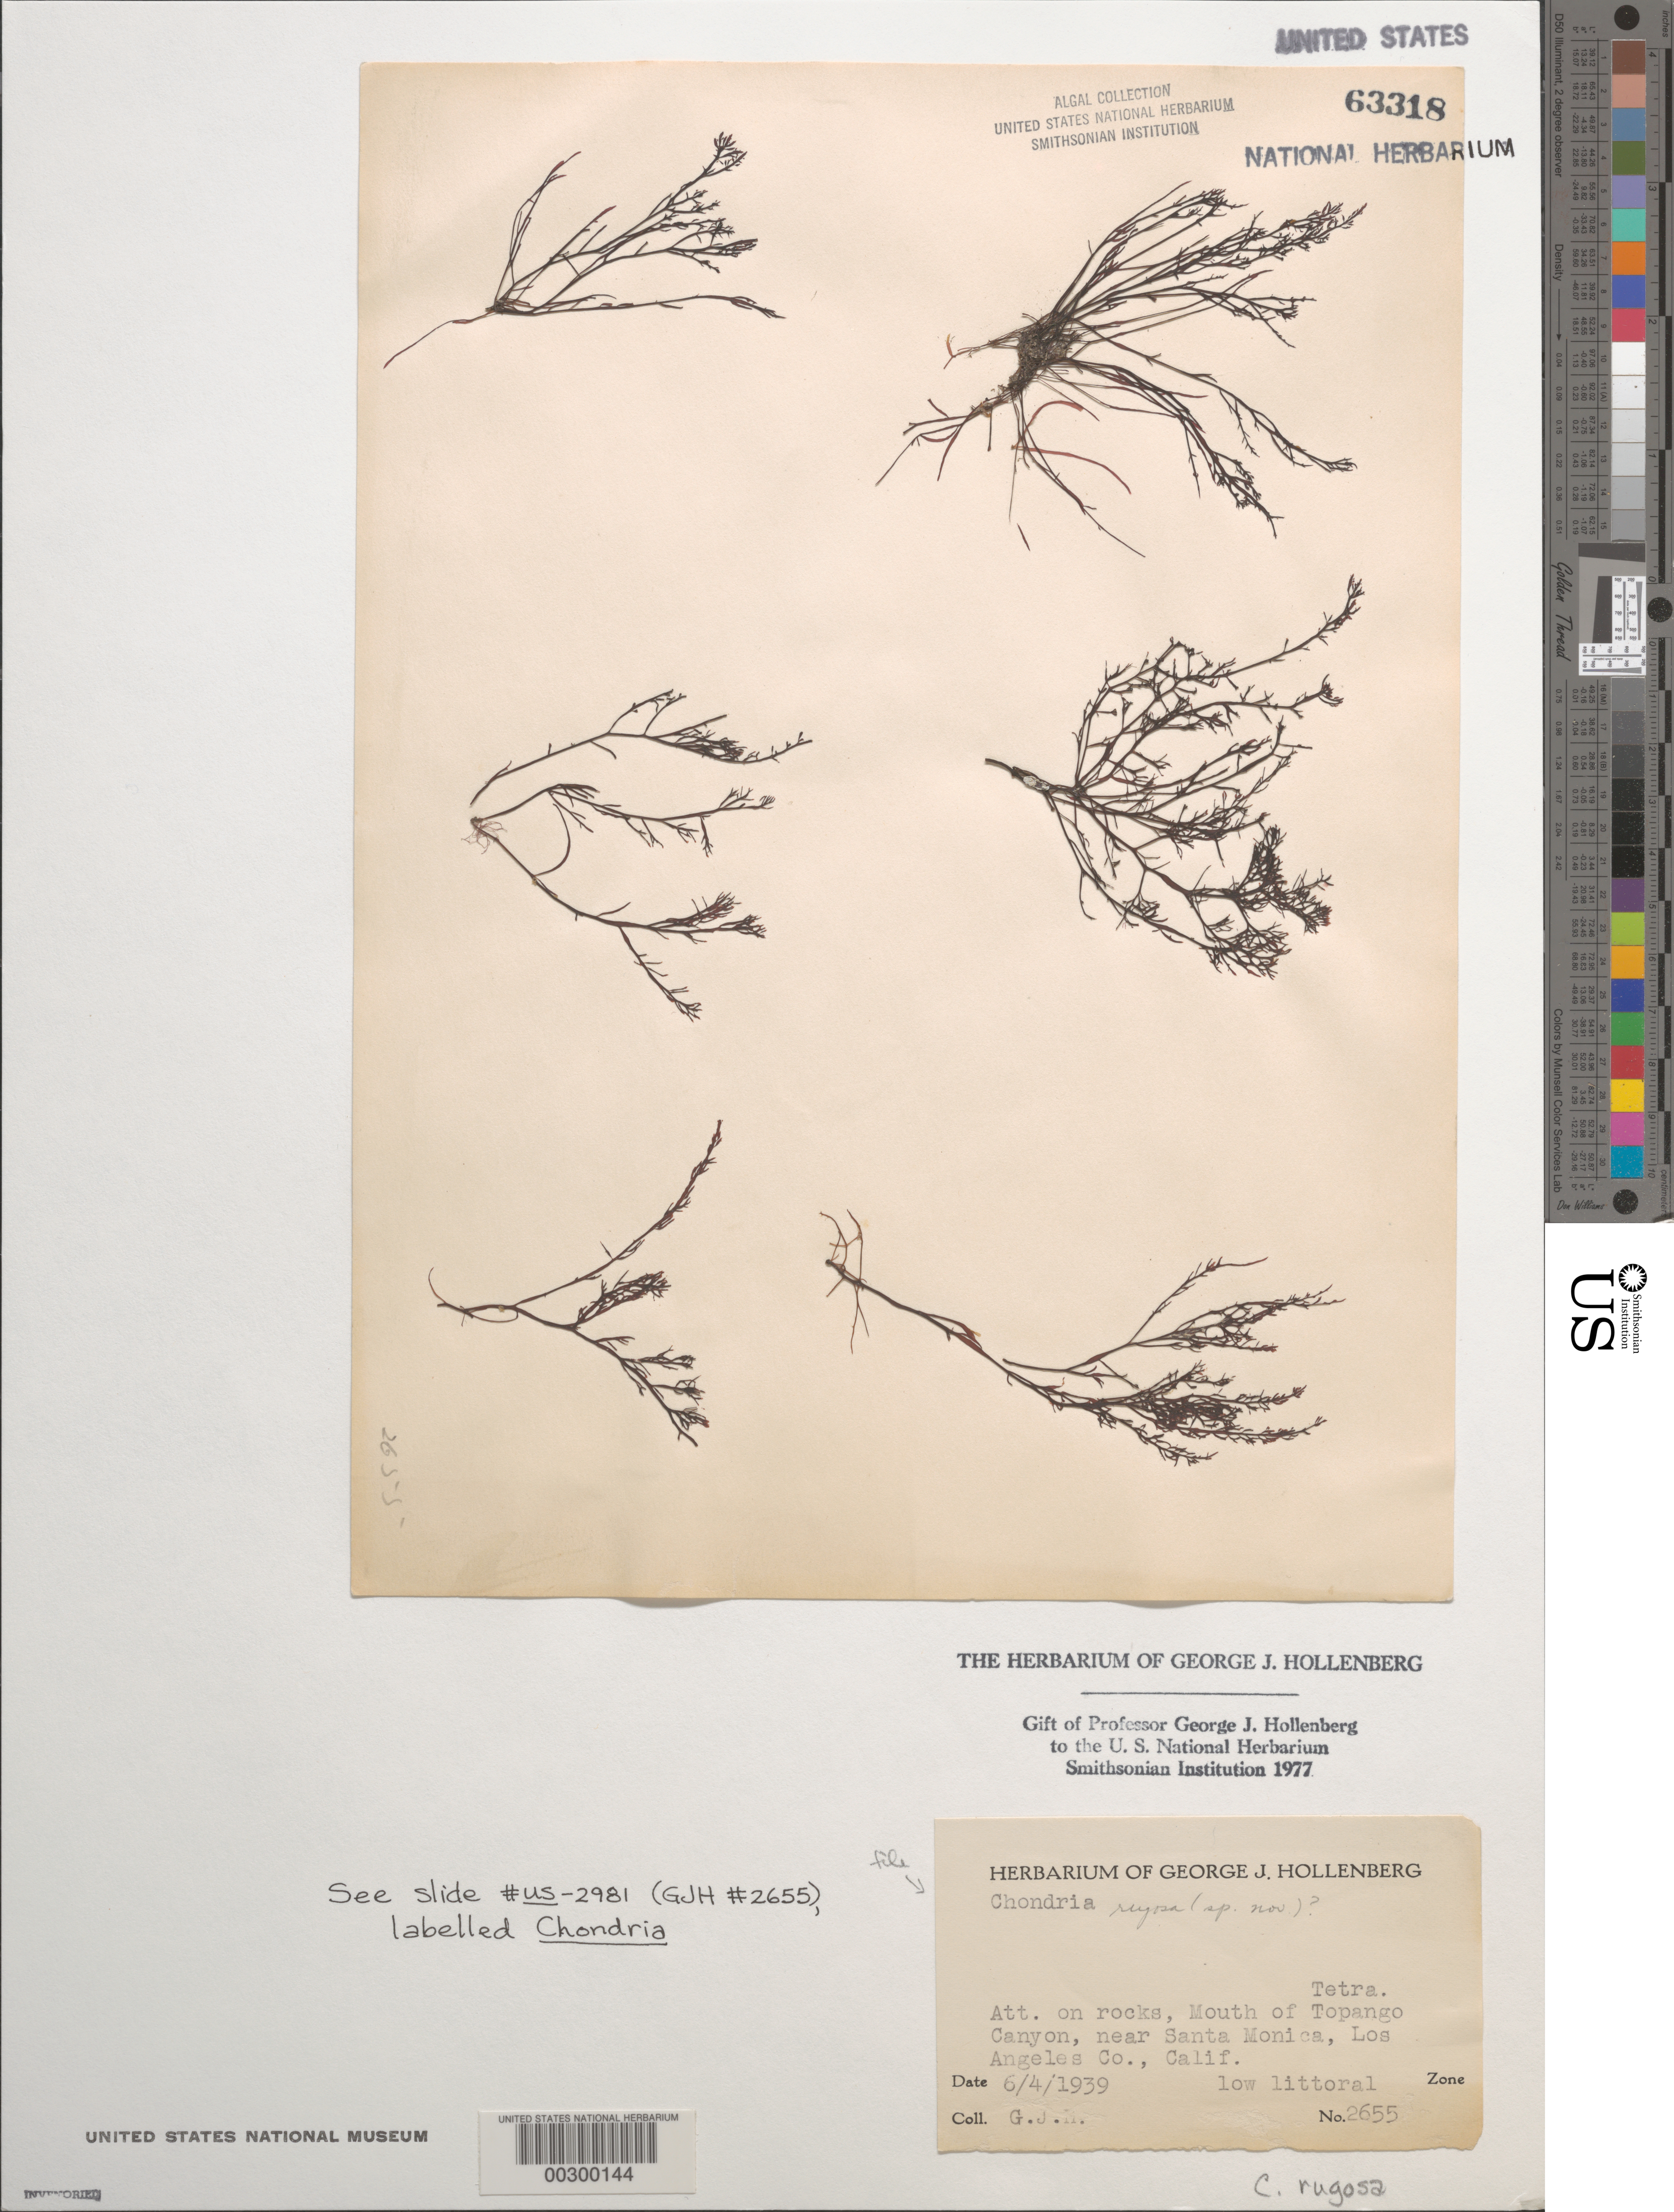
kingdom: Plantae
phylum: Rhodophyta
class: Florideophyceae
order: Ceramiales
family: Rhodomelaceae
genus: Chondria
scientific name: Chondria rugosa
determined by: Hollenberg, George J.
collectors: G. Hollenberg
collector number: GJH 2655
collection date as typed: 04 Jun 1939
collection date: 1939-06-04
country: United States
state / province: California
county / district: Los Angeles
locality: Topango Canyon mouth, near Santa Monica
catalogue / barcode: US 63318